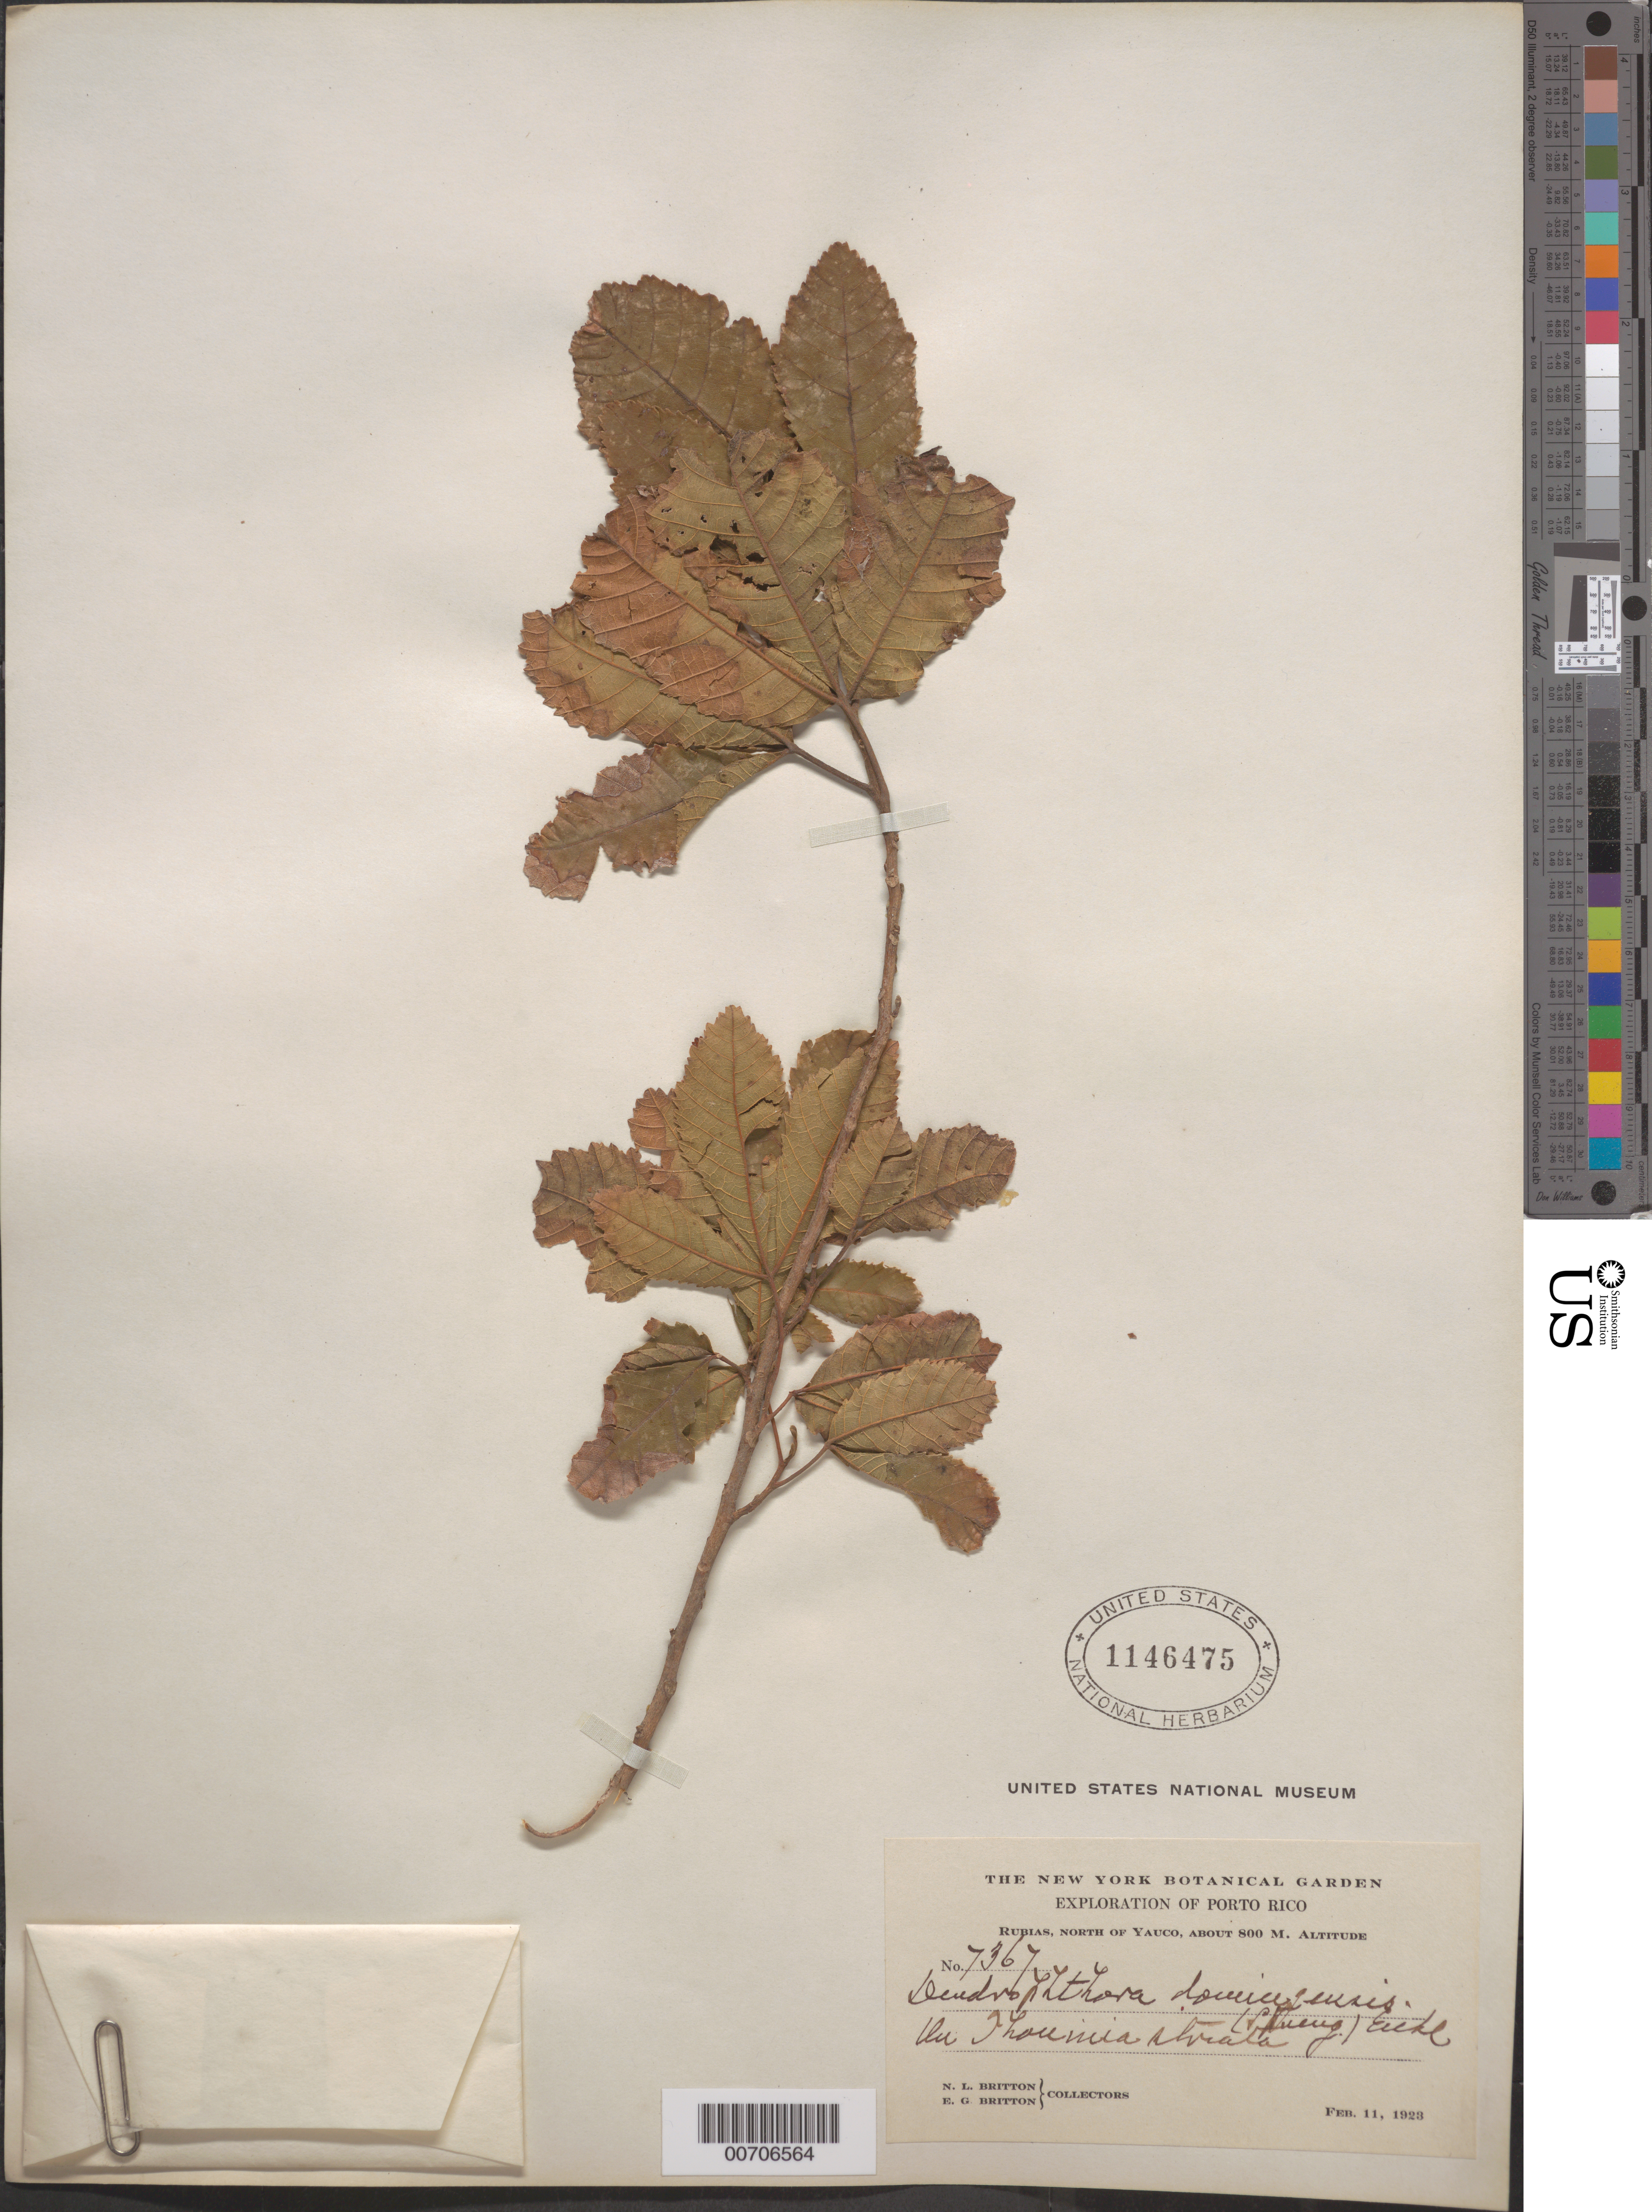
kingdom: Plantae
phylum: Tracheophyta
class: Magnoliopsida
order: Santalales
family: Loranthaceae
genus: Dendropemon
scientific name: Dendropemon domingensis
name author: (Spreng.) Eichler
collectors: N. Britton & E. G. Britton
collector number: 7367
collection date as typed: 11 Feb 1923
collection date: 1923-02-11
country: Puerto Rico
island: Greater Antilles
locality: Rubias, N of Yauco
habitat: On Thoumia strata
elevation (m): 800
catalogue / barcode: US 1146475